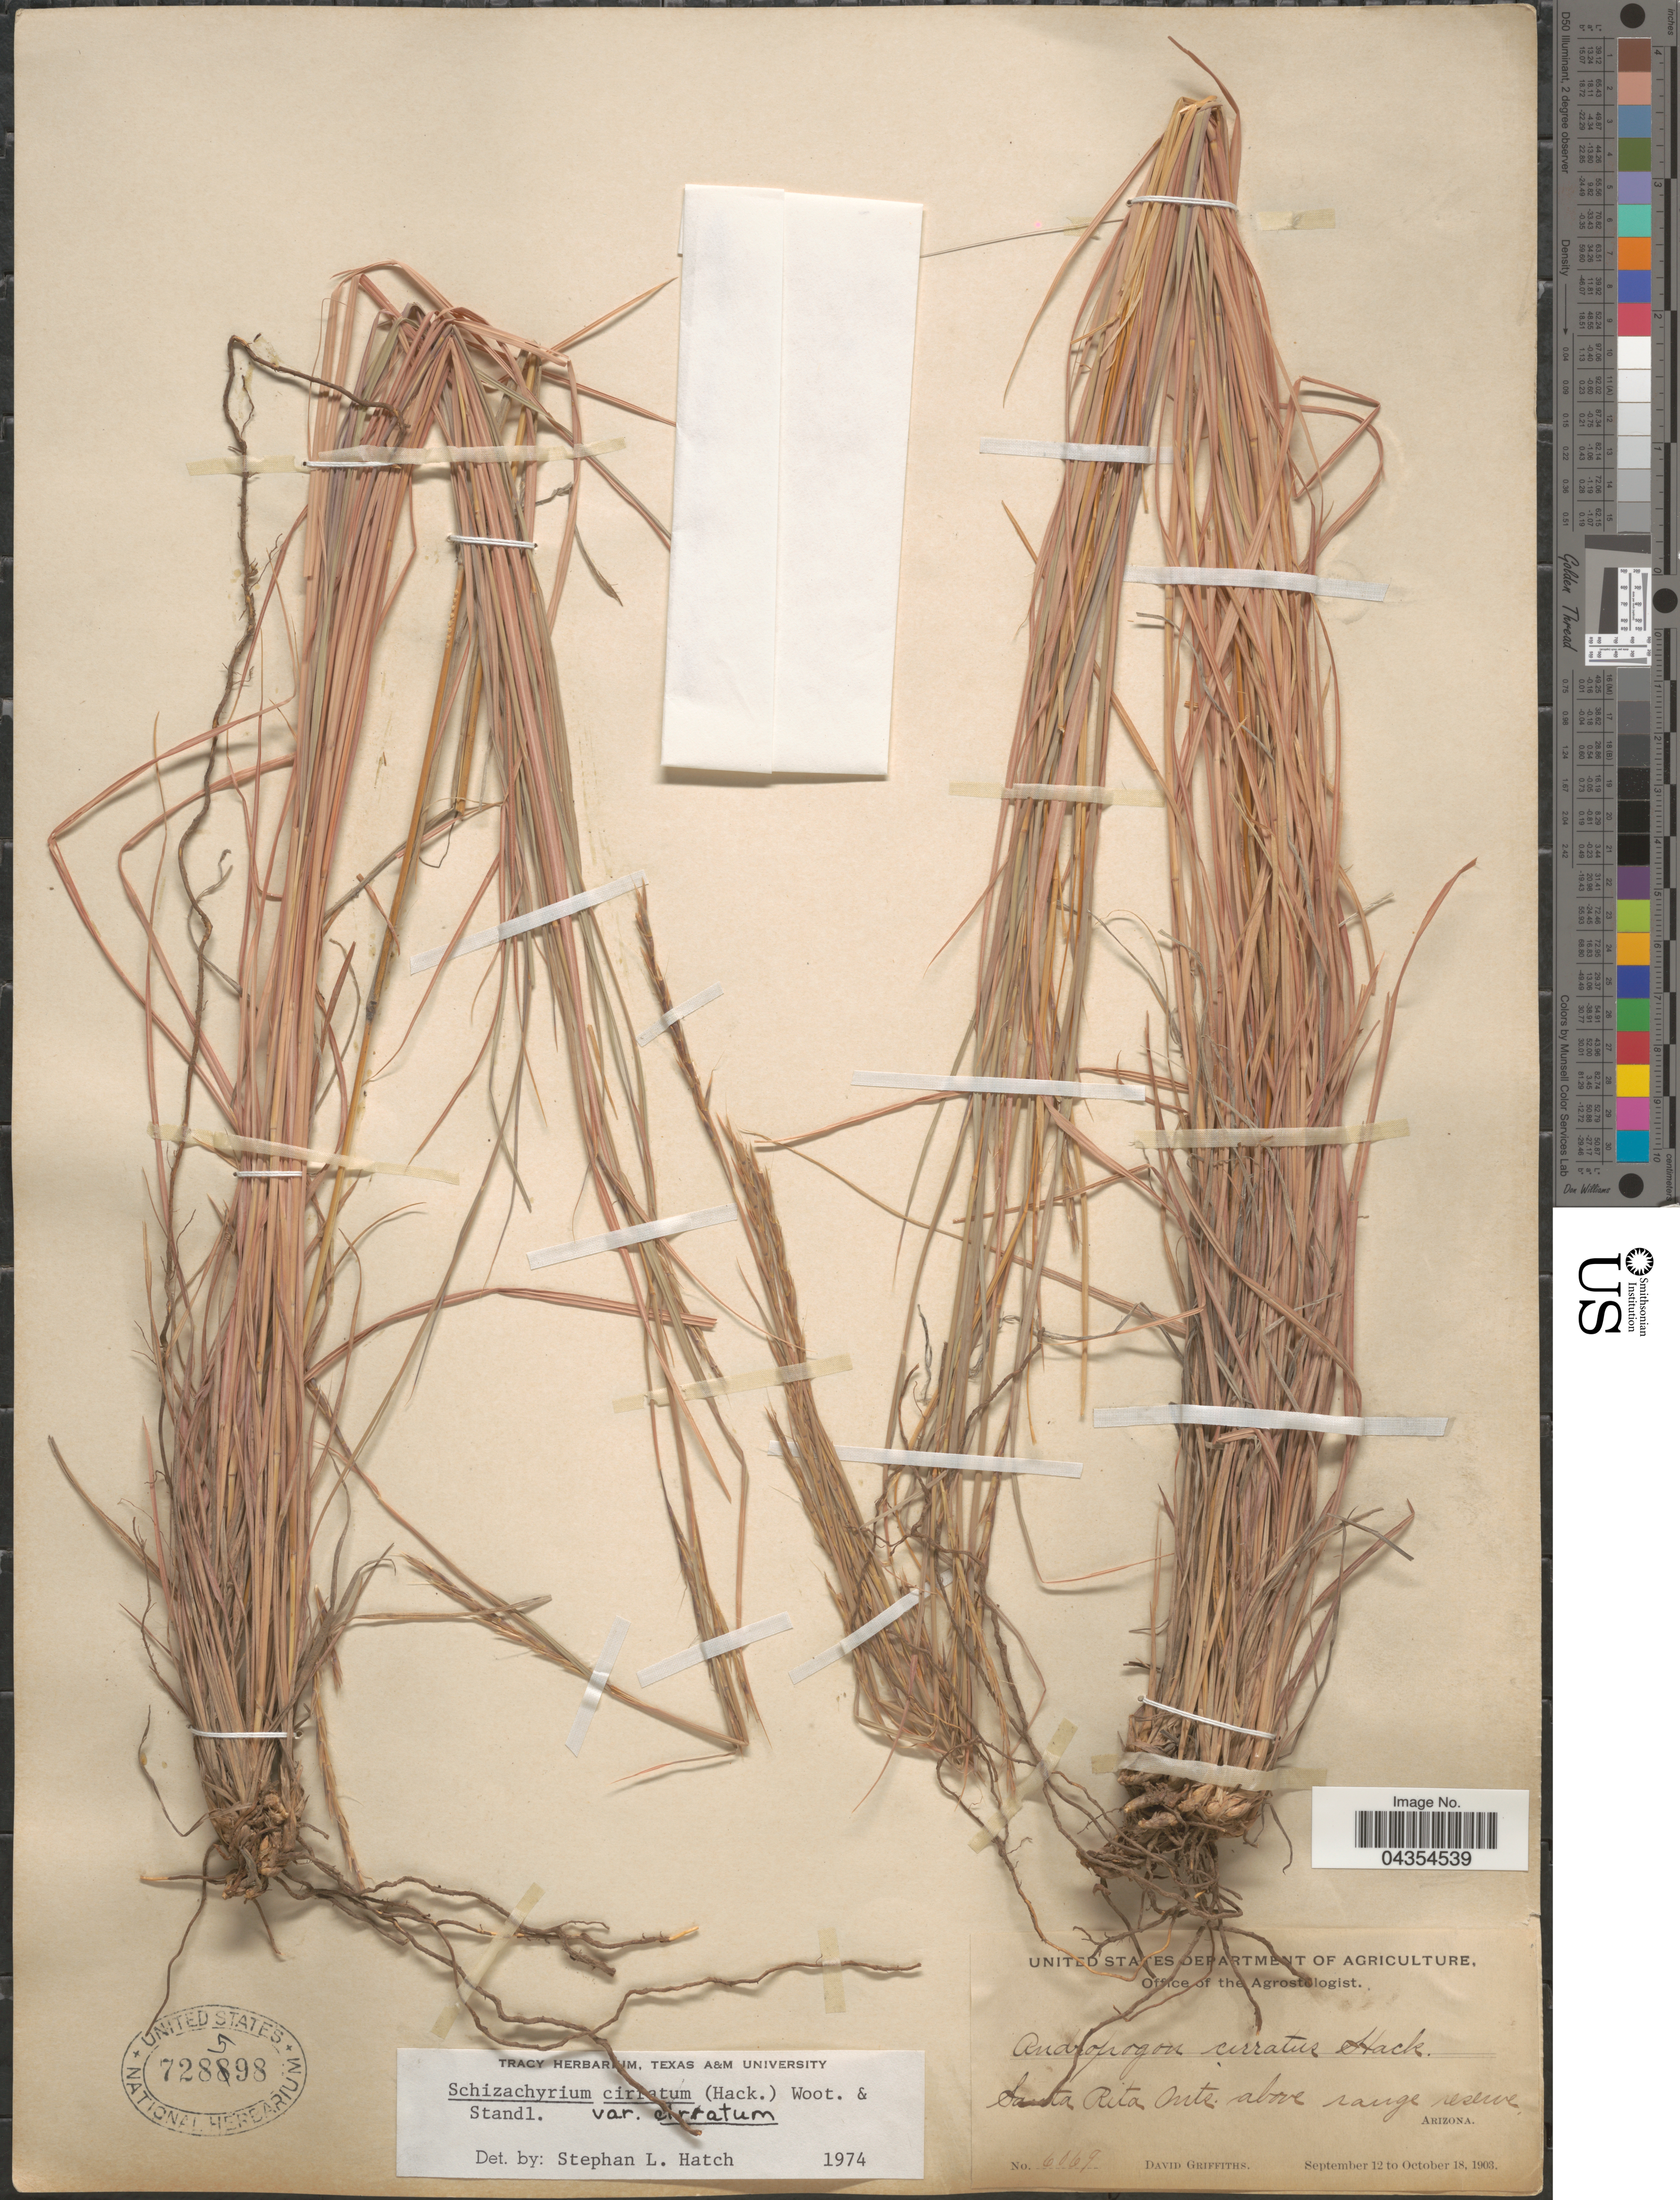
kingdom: Plantae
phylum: Tracheophyta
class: Liliopsida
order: Poales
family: Poaceae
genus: Schizachyrium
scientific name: Schizachyrium cirratum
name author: (Hack.) Wooton & Standl.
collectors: D. Griffiths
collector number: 6069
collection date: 1903-09-12/1903-10-18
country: United States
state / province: Arizona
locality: Santa Rita Mts. Above range reserve.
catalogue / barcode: US 728598